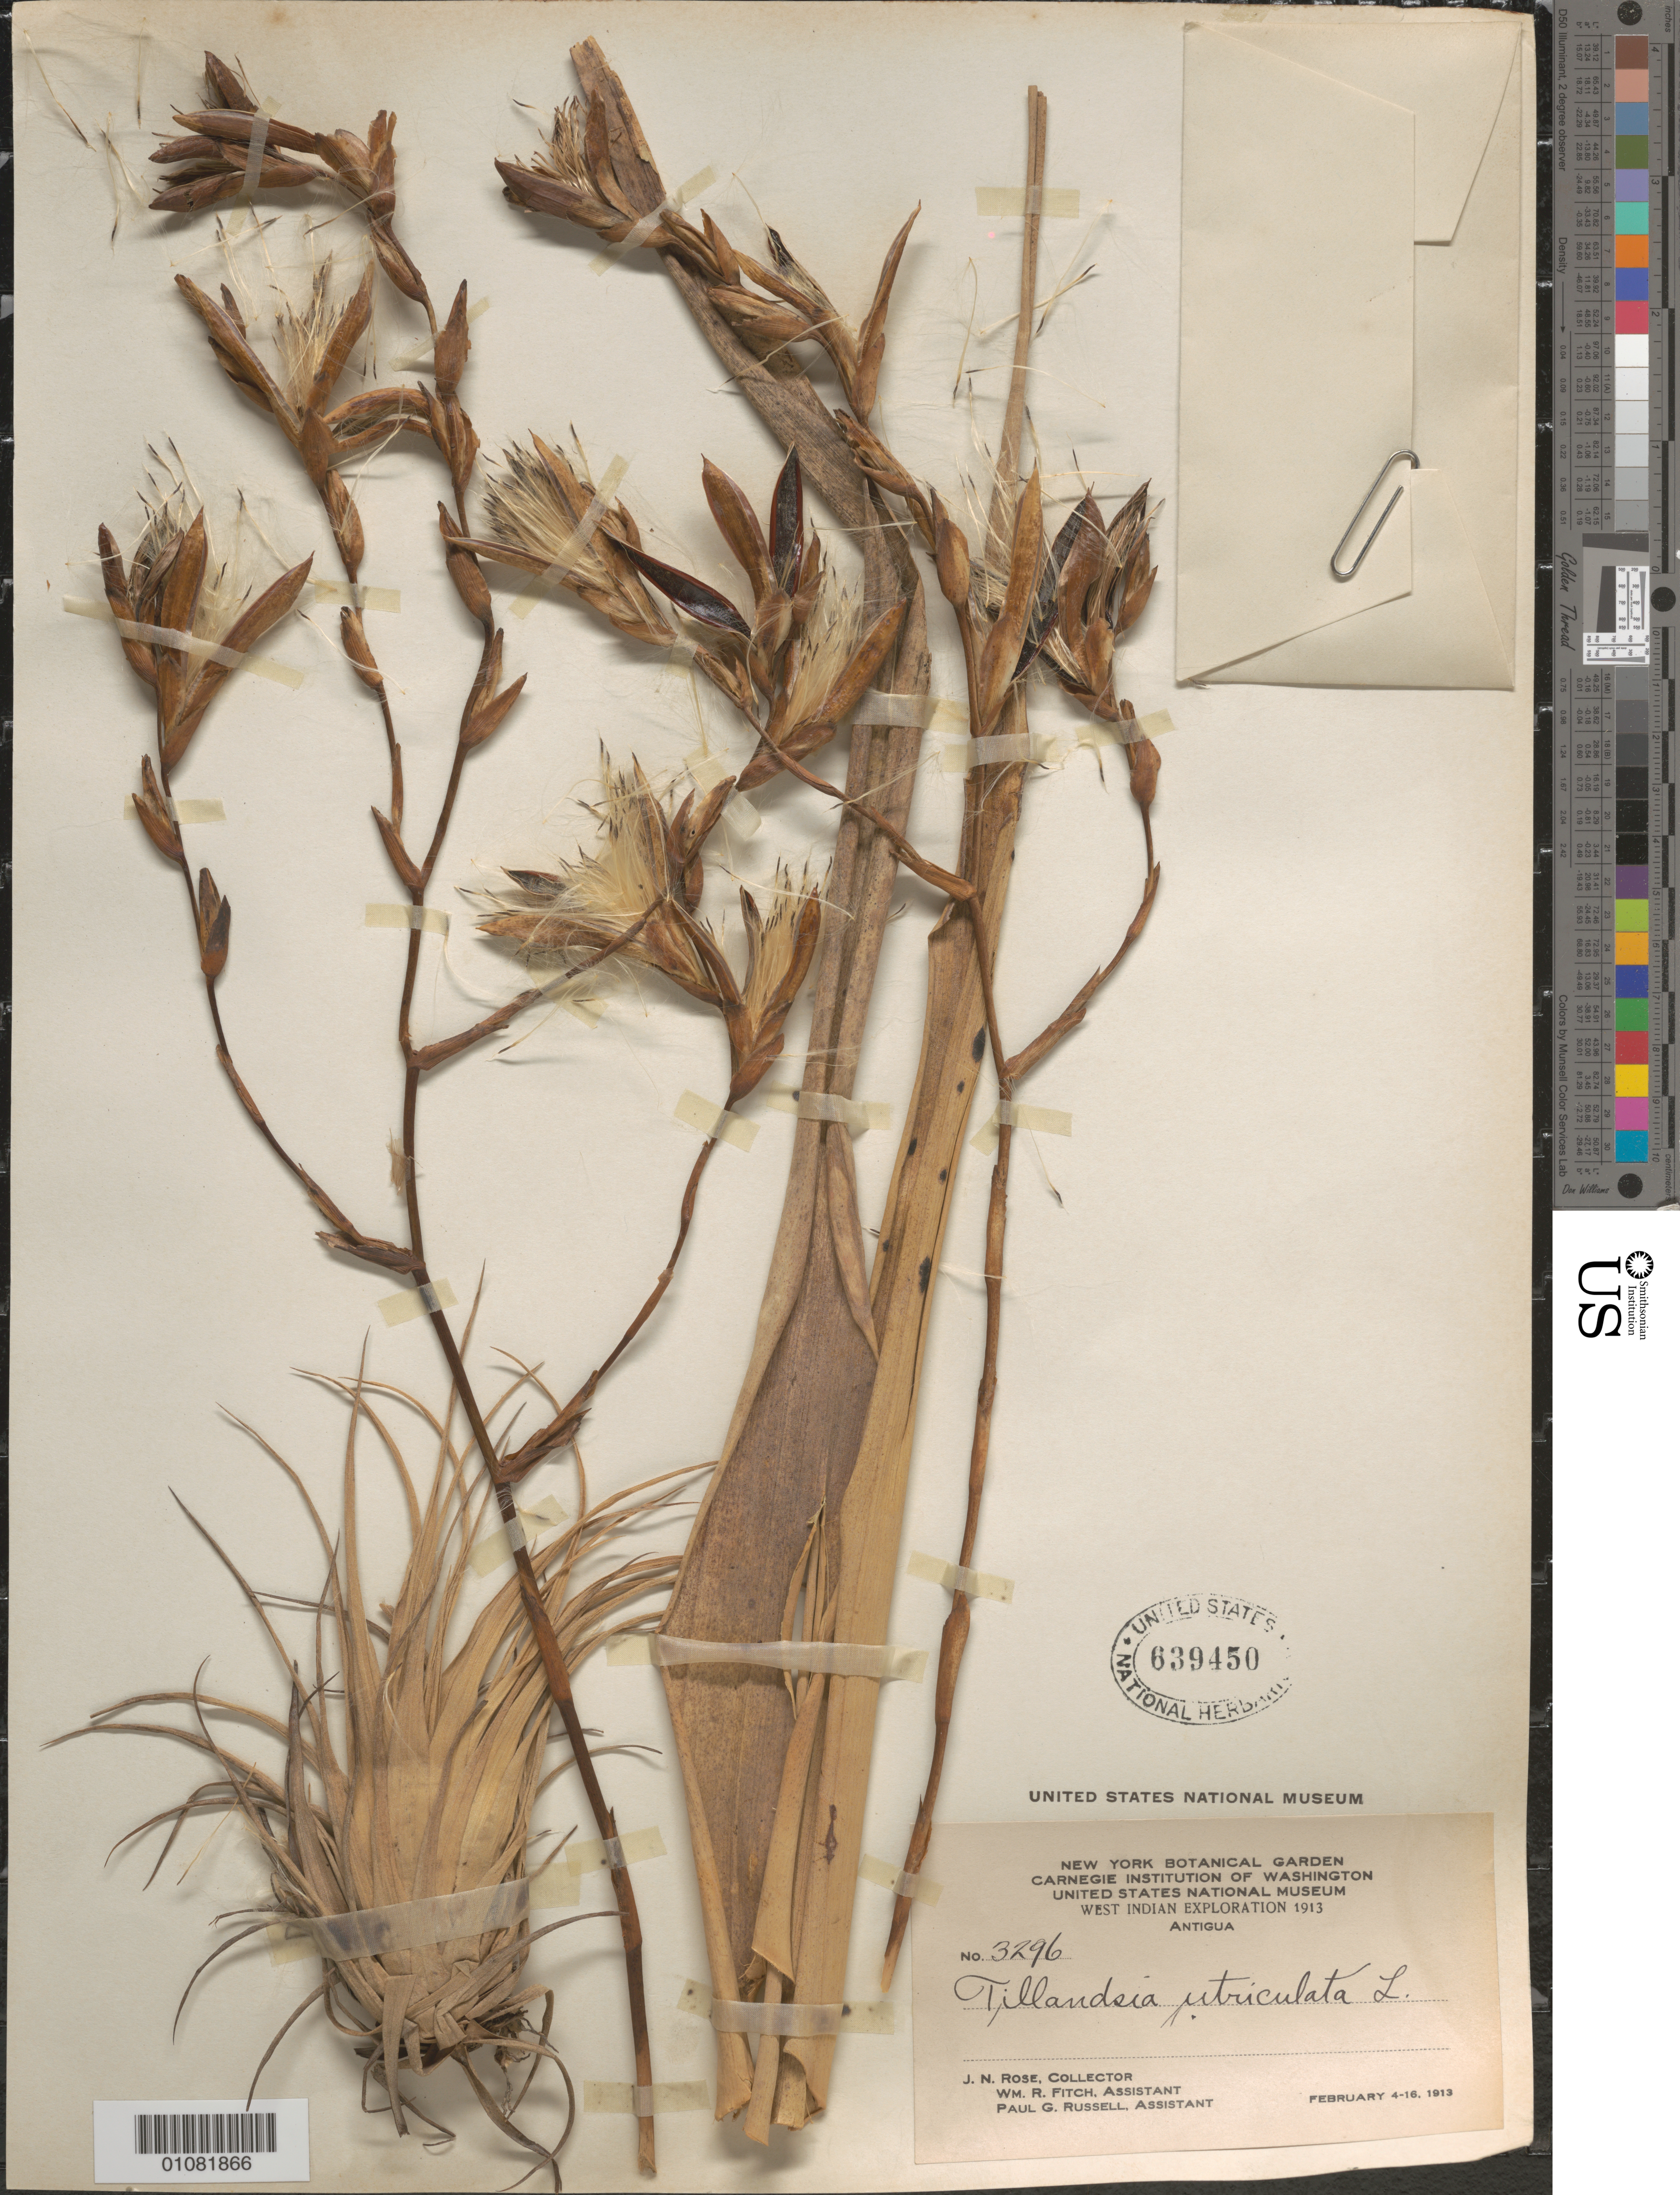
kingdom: Plantae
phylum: Tracheophyta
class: Liliopsida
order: Poales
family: Bromeliaceae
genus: Tillandsia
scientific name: Tillandsia utriculata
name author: L.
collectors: J. N. Rose, W. R. Fitch & P. G. Russell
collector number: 3296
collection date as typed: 04 Feb 1913 to 16 Feb 1913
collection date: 1913-02-04/1913-02-16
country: Antigua and Barbuda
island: Antigua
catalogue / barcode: US 639450